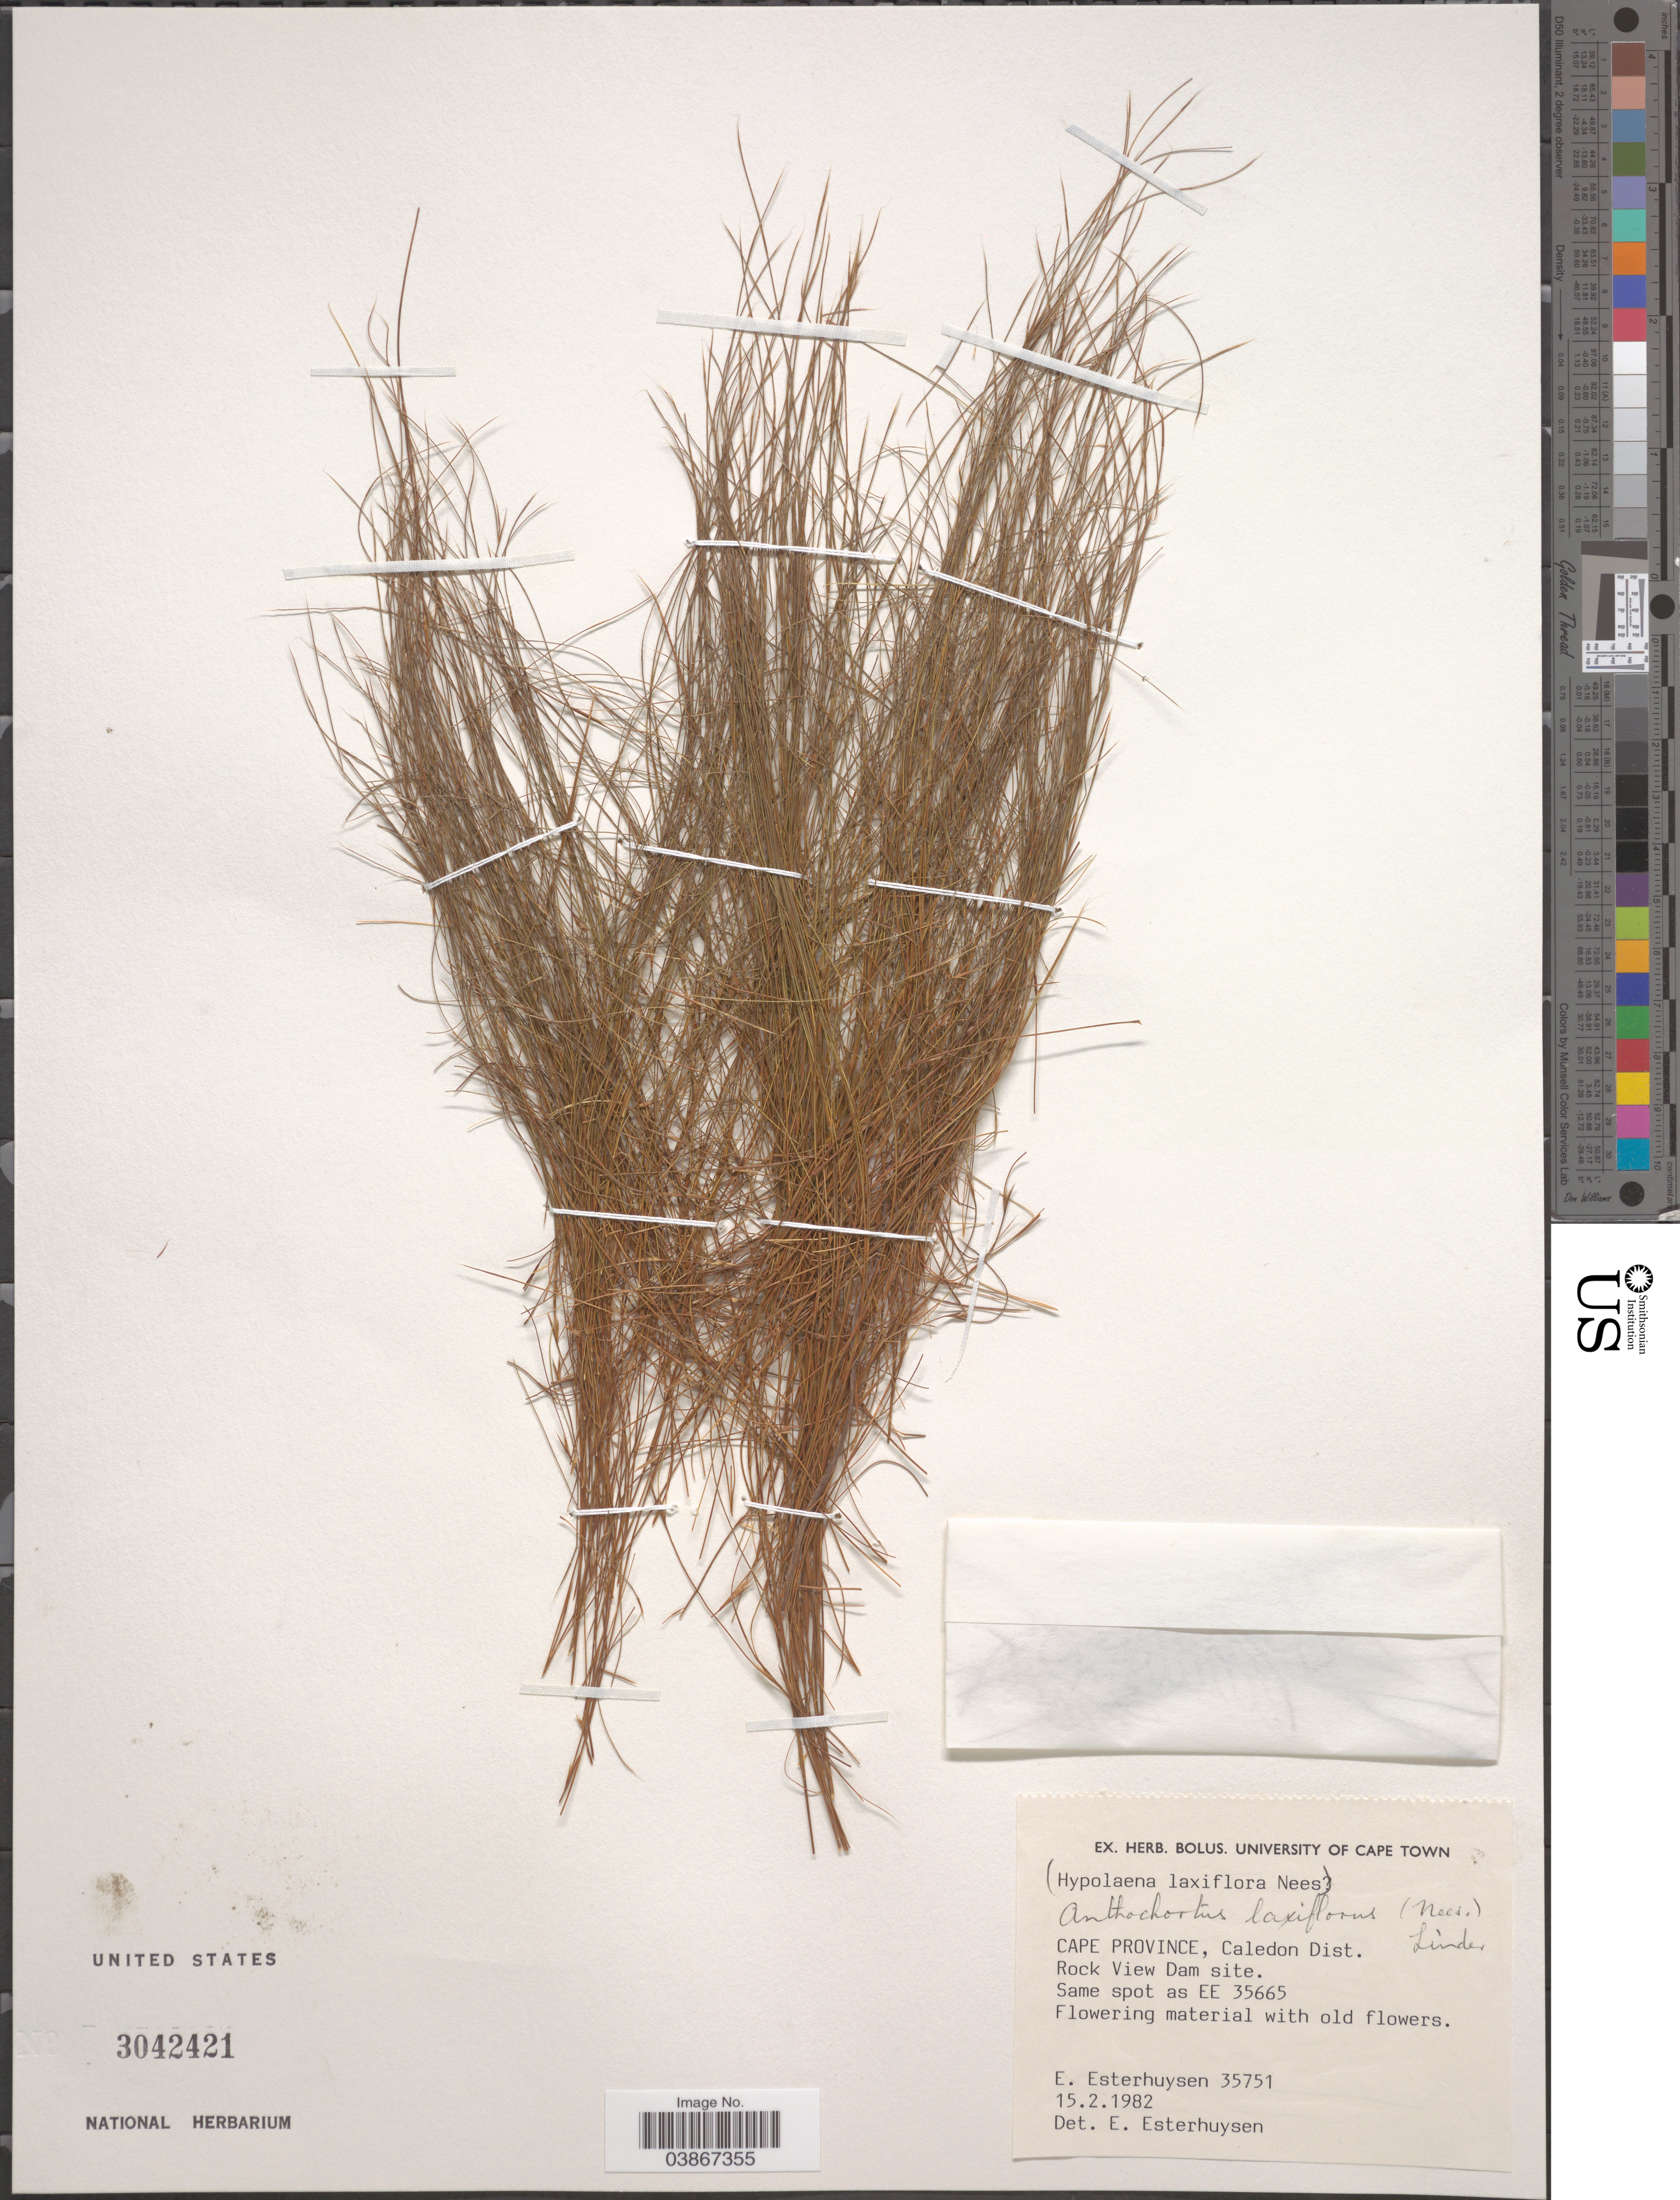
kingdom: Plantae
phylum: Tracheophyta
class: Liliopsida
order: Poales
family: Restionaceae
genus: Anthochortus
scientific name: Anthochortus laxiflorus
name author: (Nees) H.P. Linder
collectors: E. E. Esterhuysen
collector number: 35751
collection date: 1982-02-15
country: South Africa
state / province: Western Cape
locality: Caledon Dist. Rock View Dam site. Same spot as EE 35665.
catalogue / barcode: US 3042421